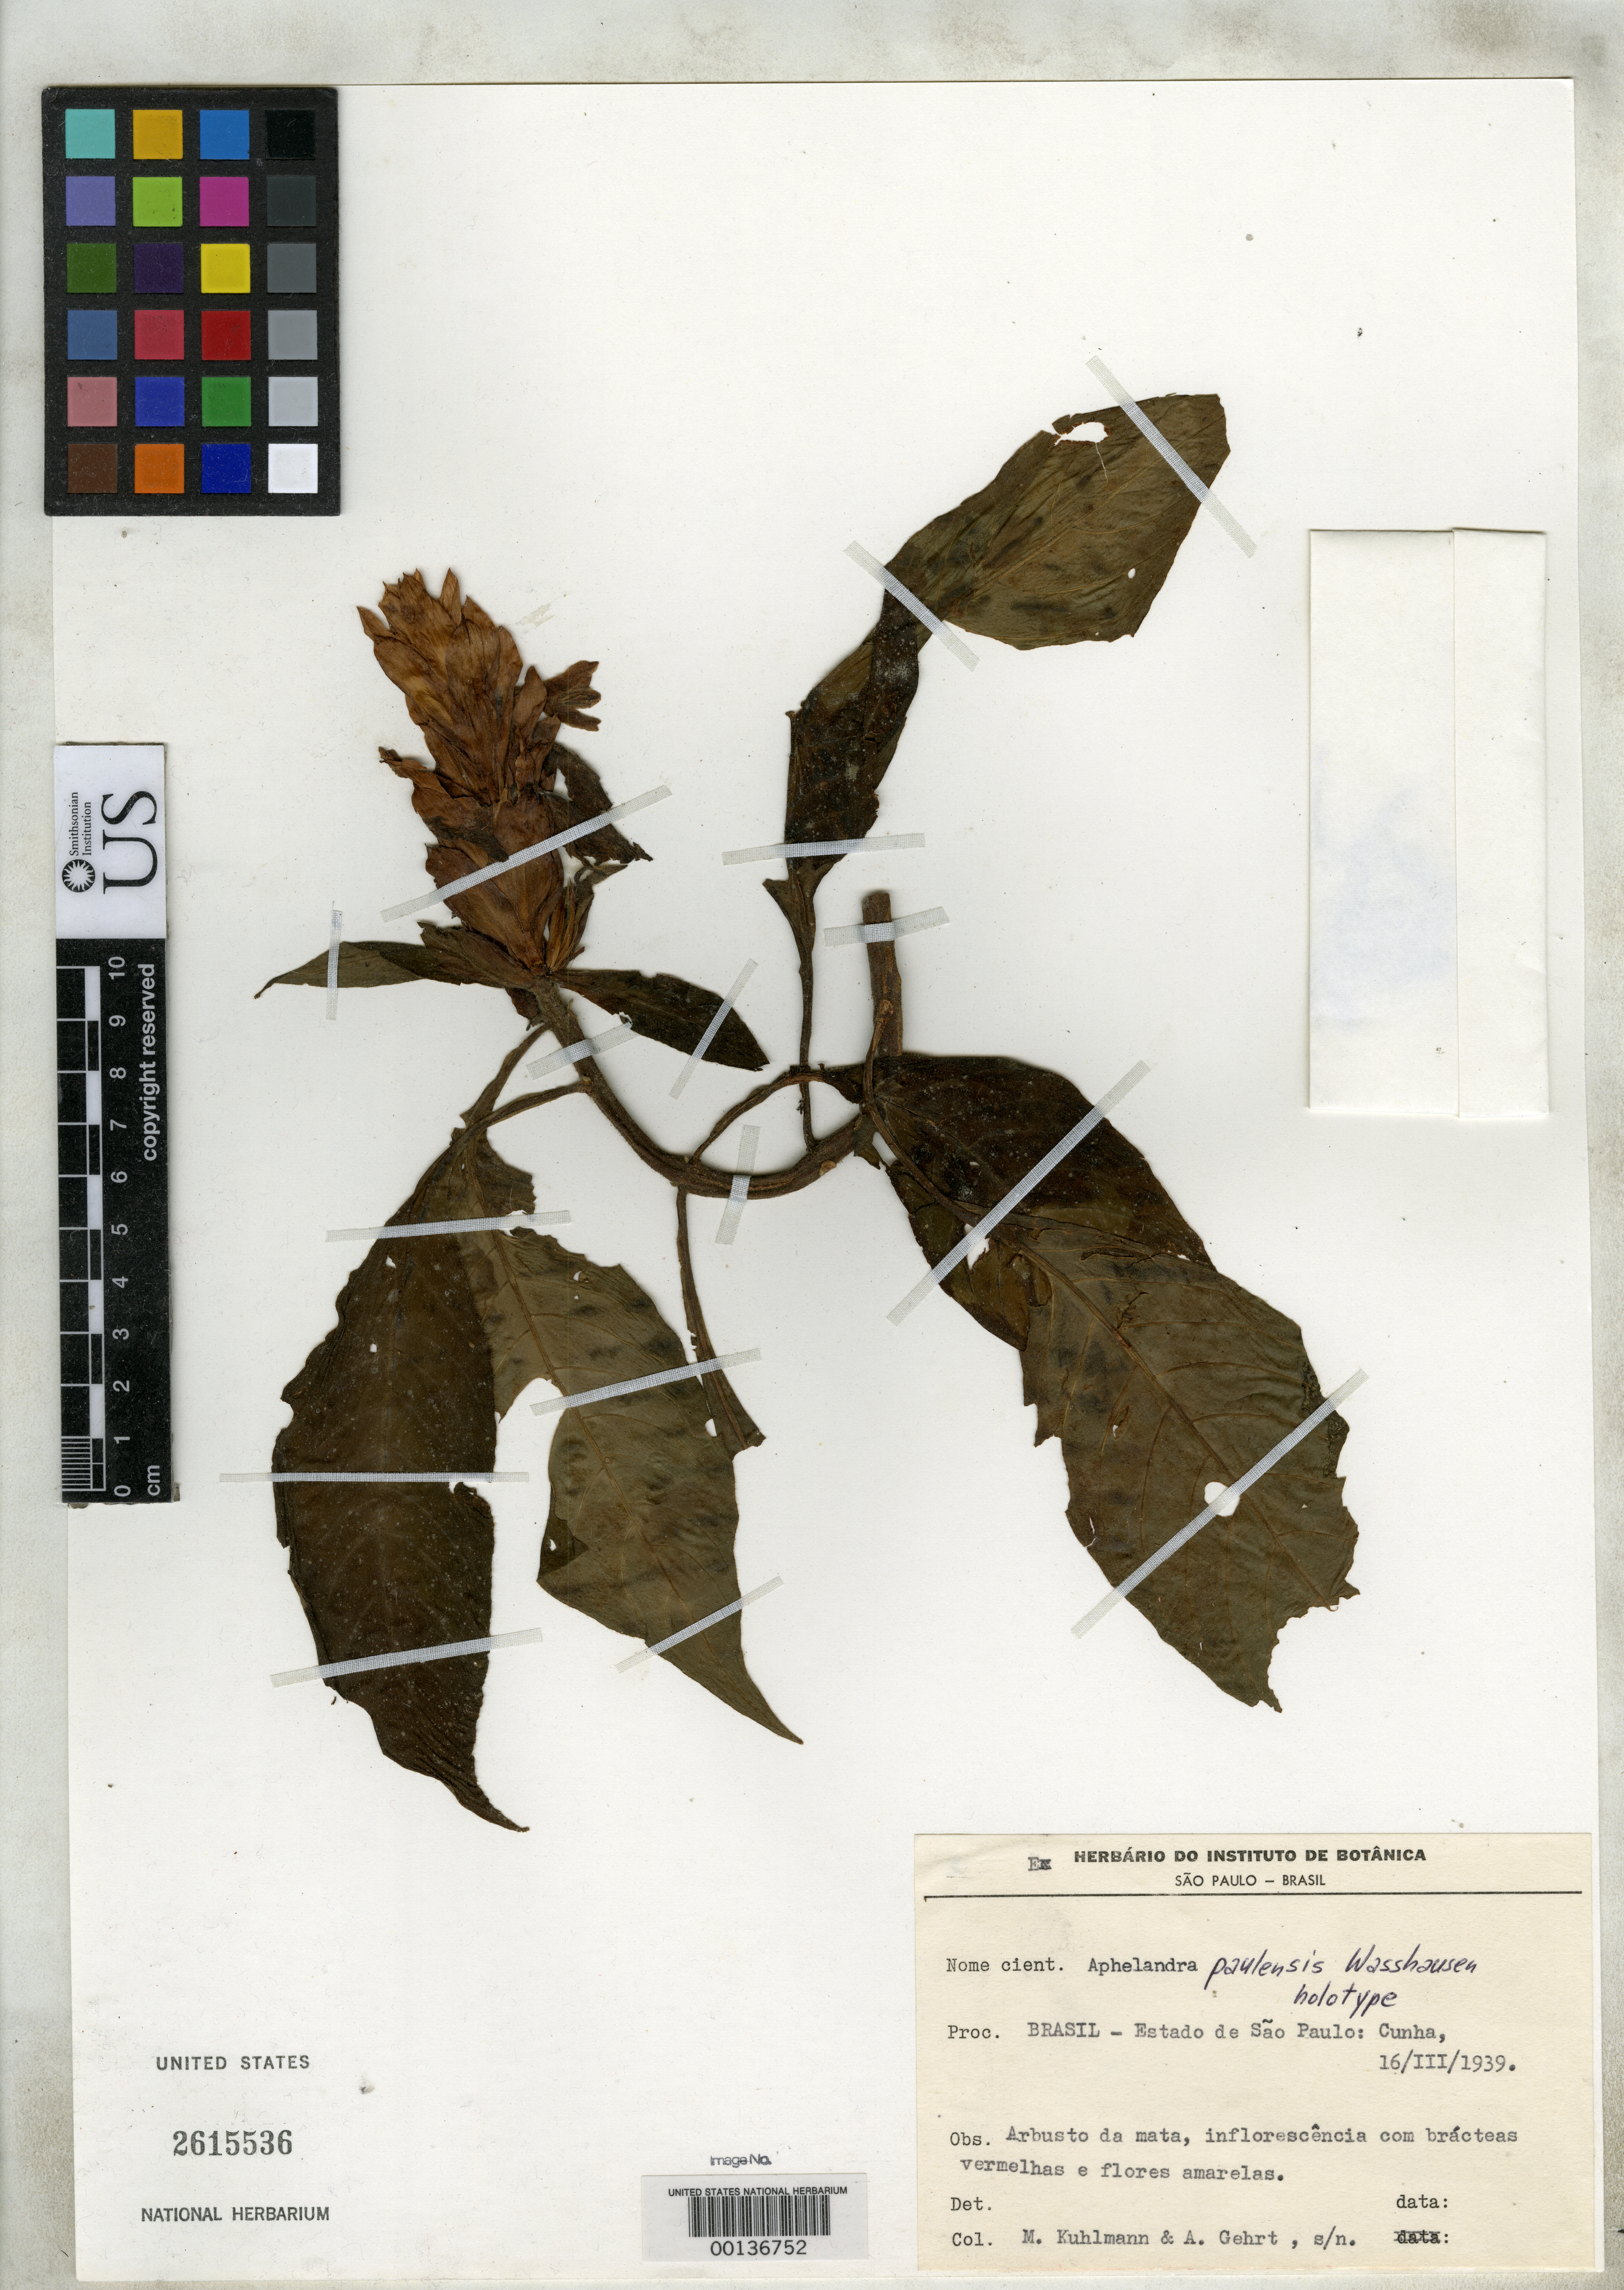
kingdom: Plantae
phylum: Tracheophyta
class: Magnoliopsida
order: Lamiales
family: Acanthaceae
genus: Aphelandra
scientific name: Aphelandra paulensis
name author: Wassh.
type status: Holotype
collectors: J. G. Kuhlmann & A. Gehrt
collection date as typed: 16 Mar 1939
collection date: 1939-03-16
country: Brazil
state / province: São Paulo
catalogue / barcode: US 2615536